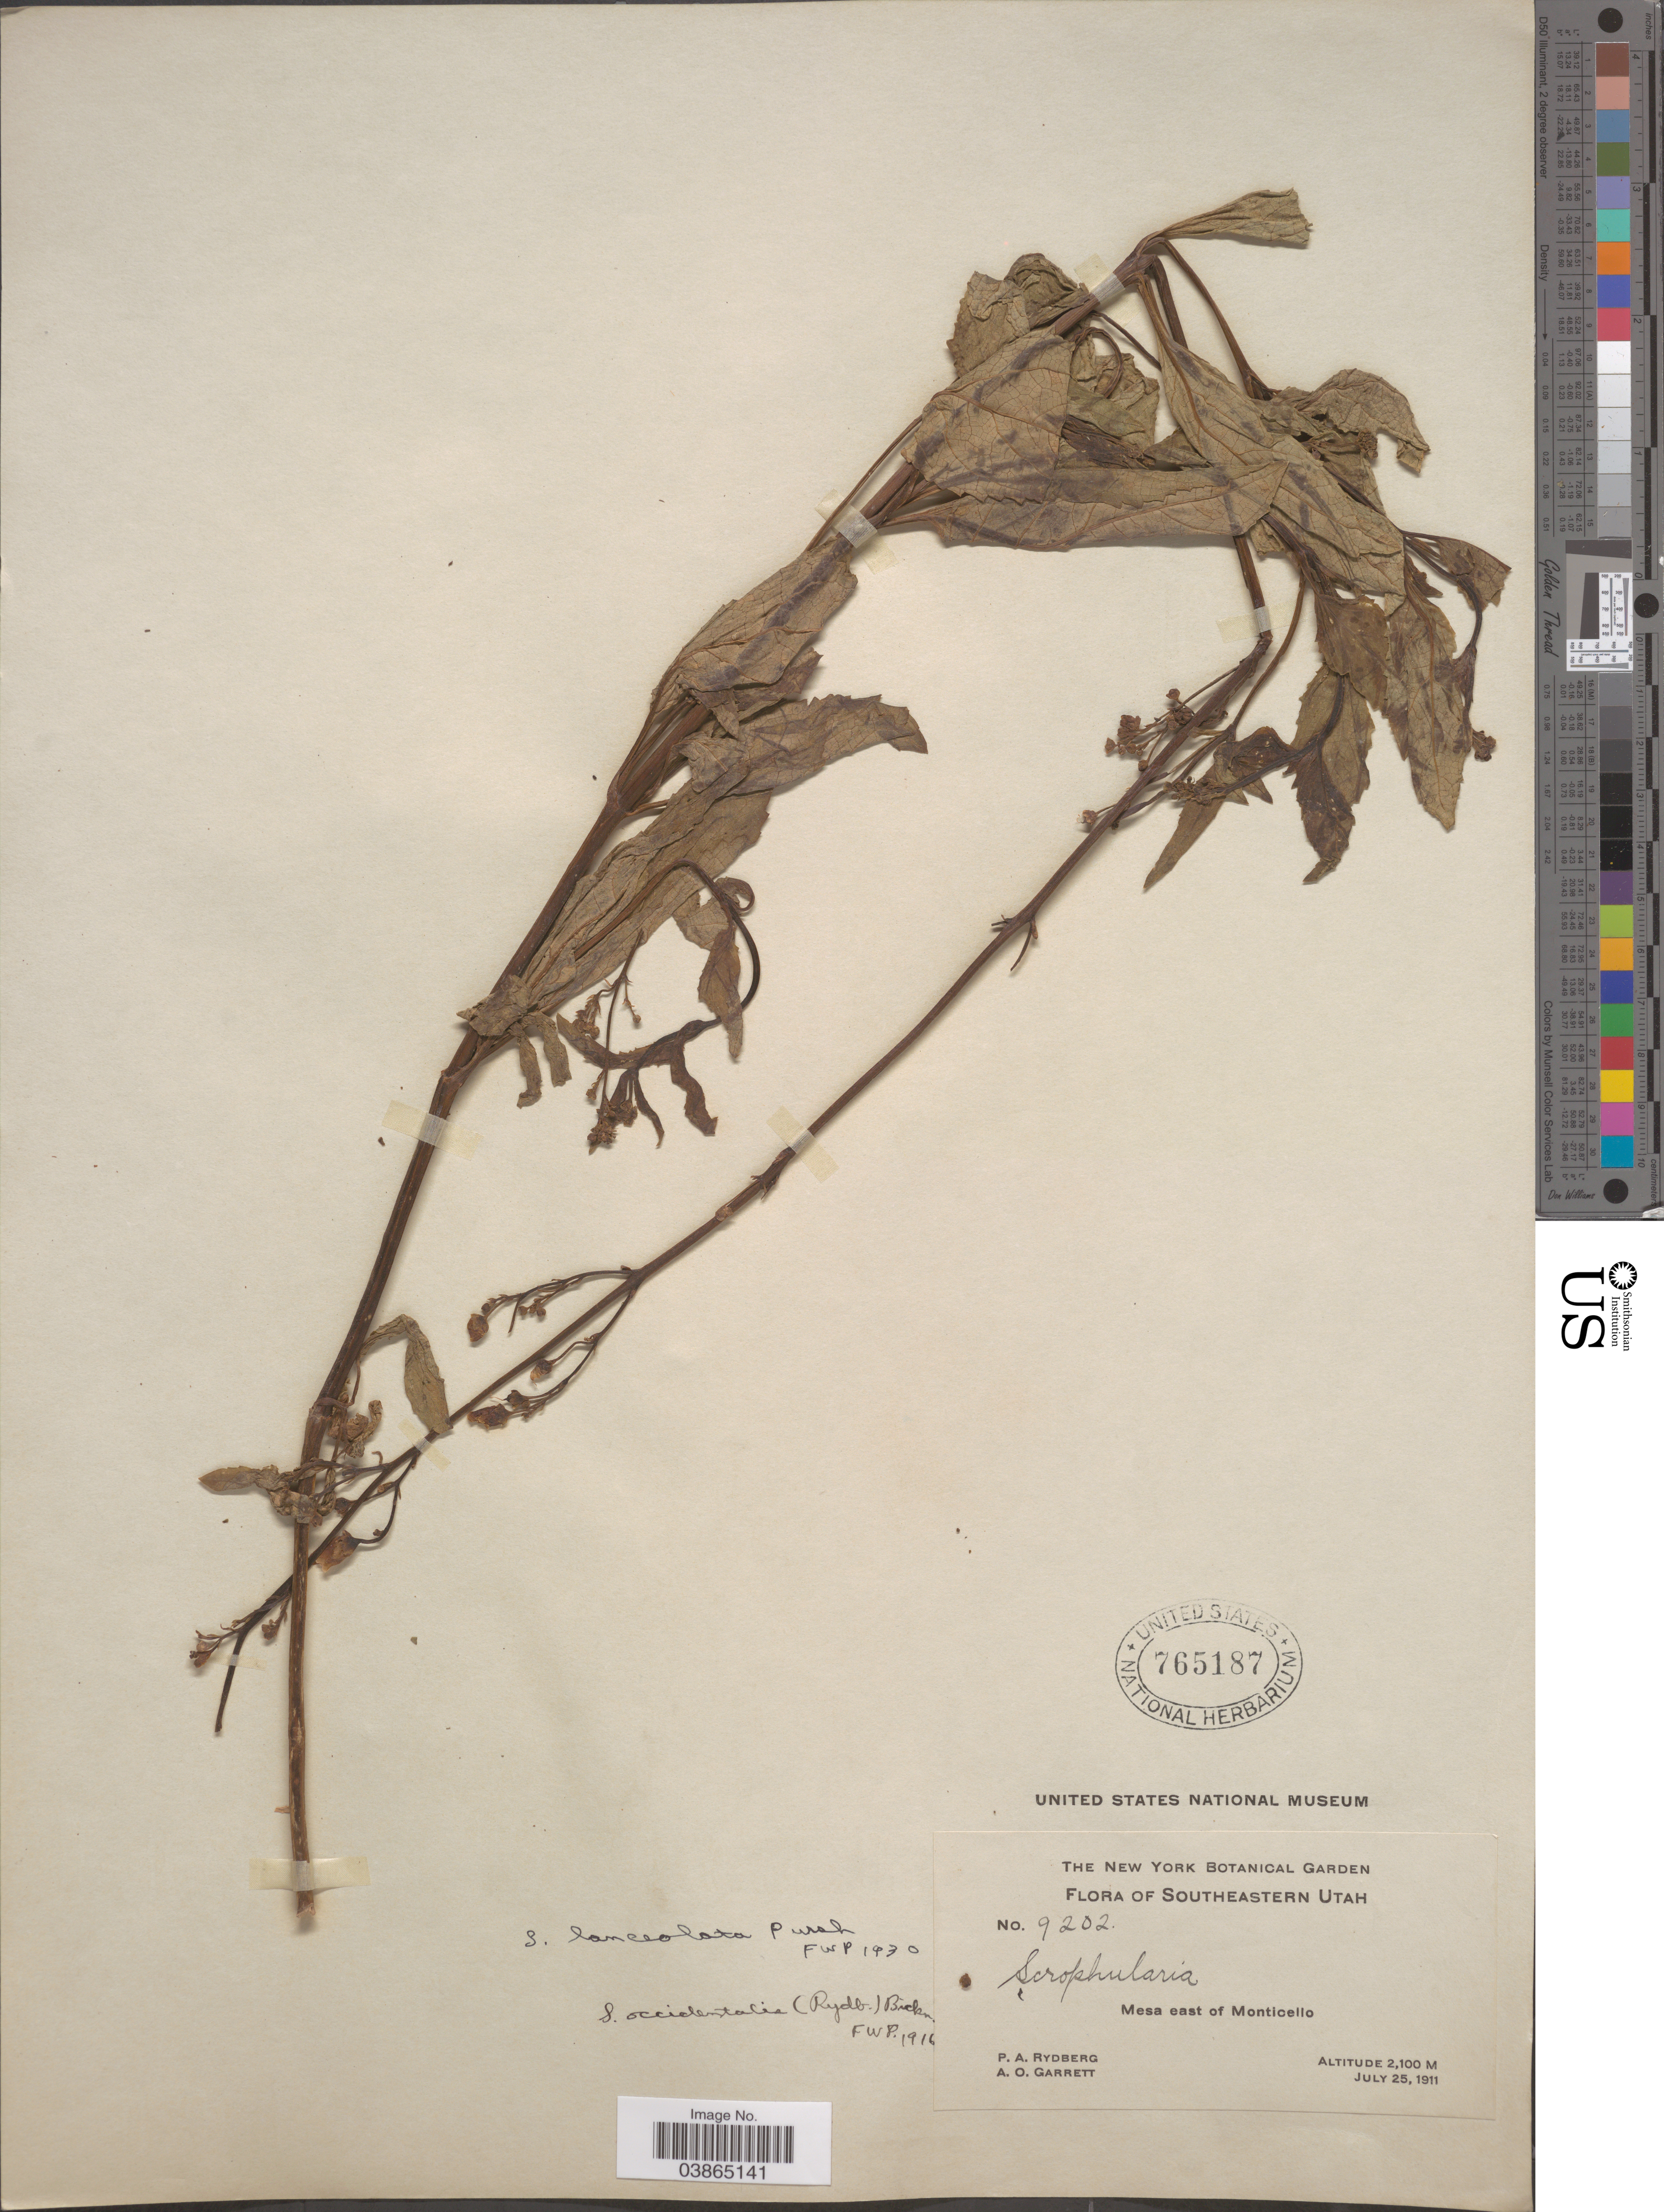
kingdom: Plantae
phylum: Tracheophyta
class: Magnoliopsida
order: Lamiales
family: Scrophulariaceae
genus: Scrophularia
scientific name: Scrophularia lanceolata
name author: Pursh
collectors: P. A. Rydberg & A. O. Garrett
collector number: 9202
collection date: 1911-07-25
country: United States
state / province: Utah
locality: Southeastern Utah. Mesa east of Monticello.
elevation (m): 2100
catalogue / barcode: US 765187